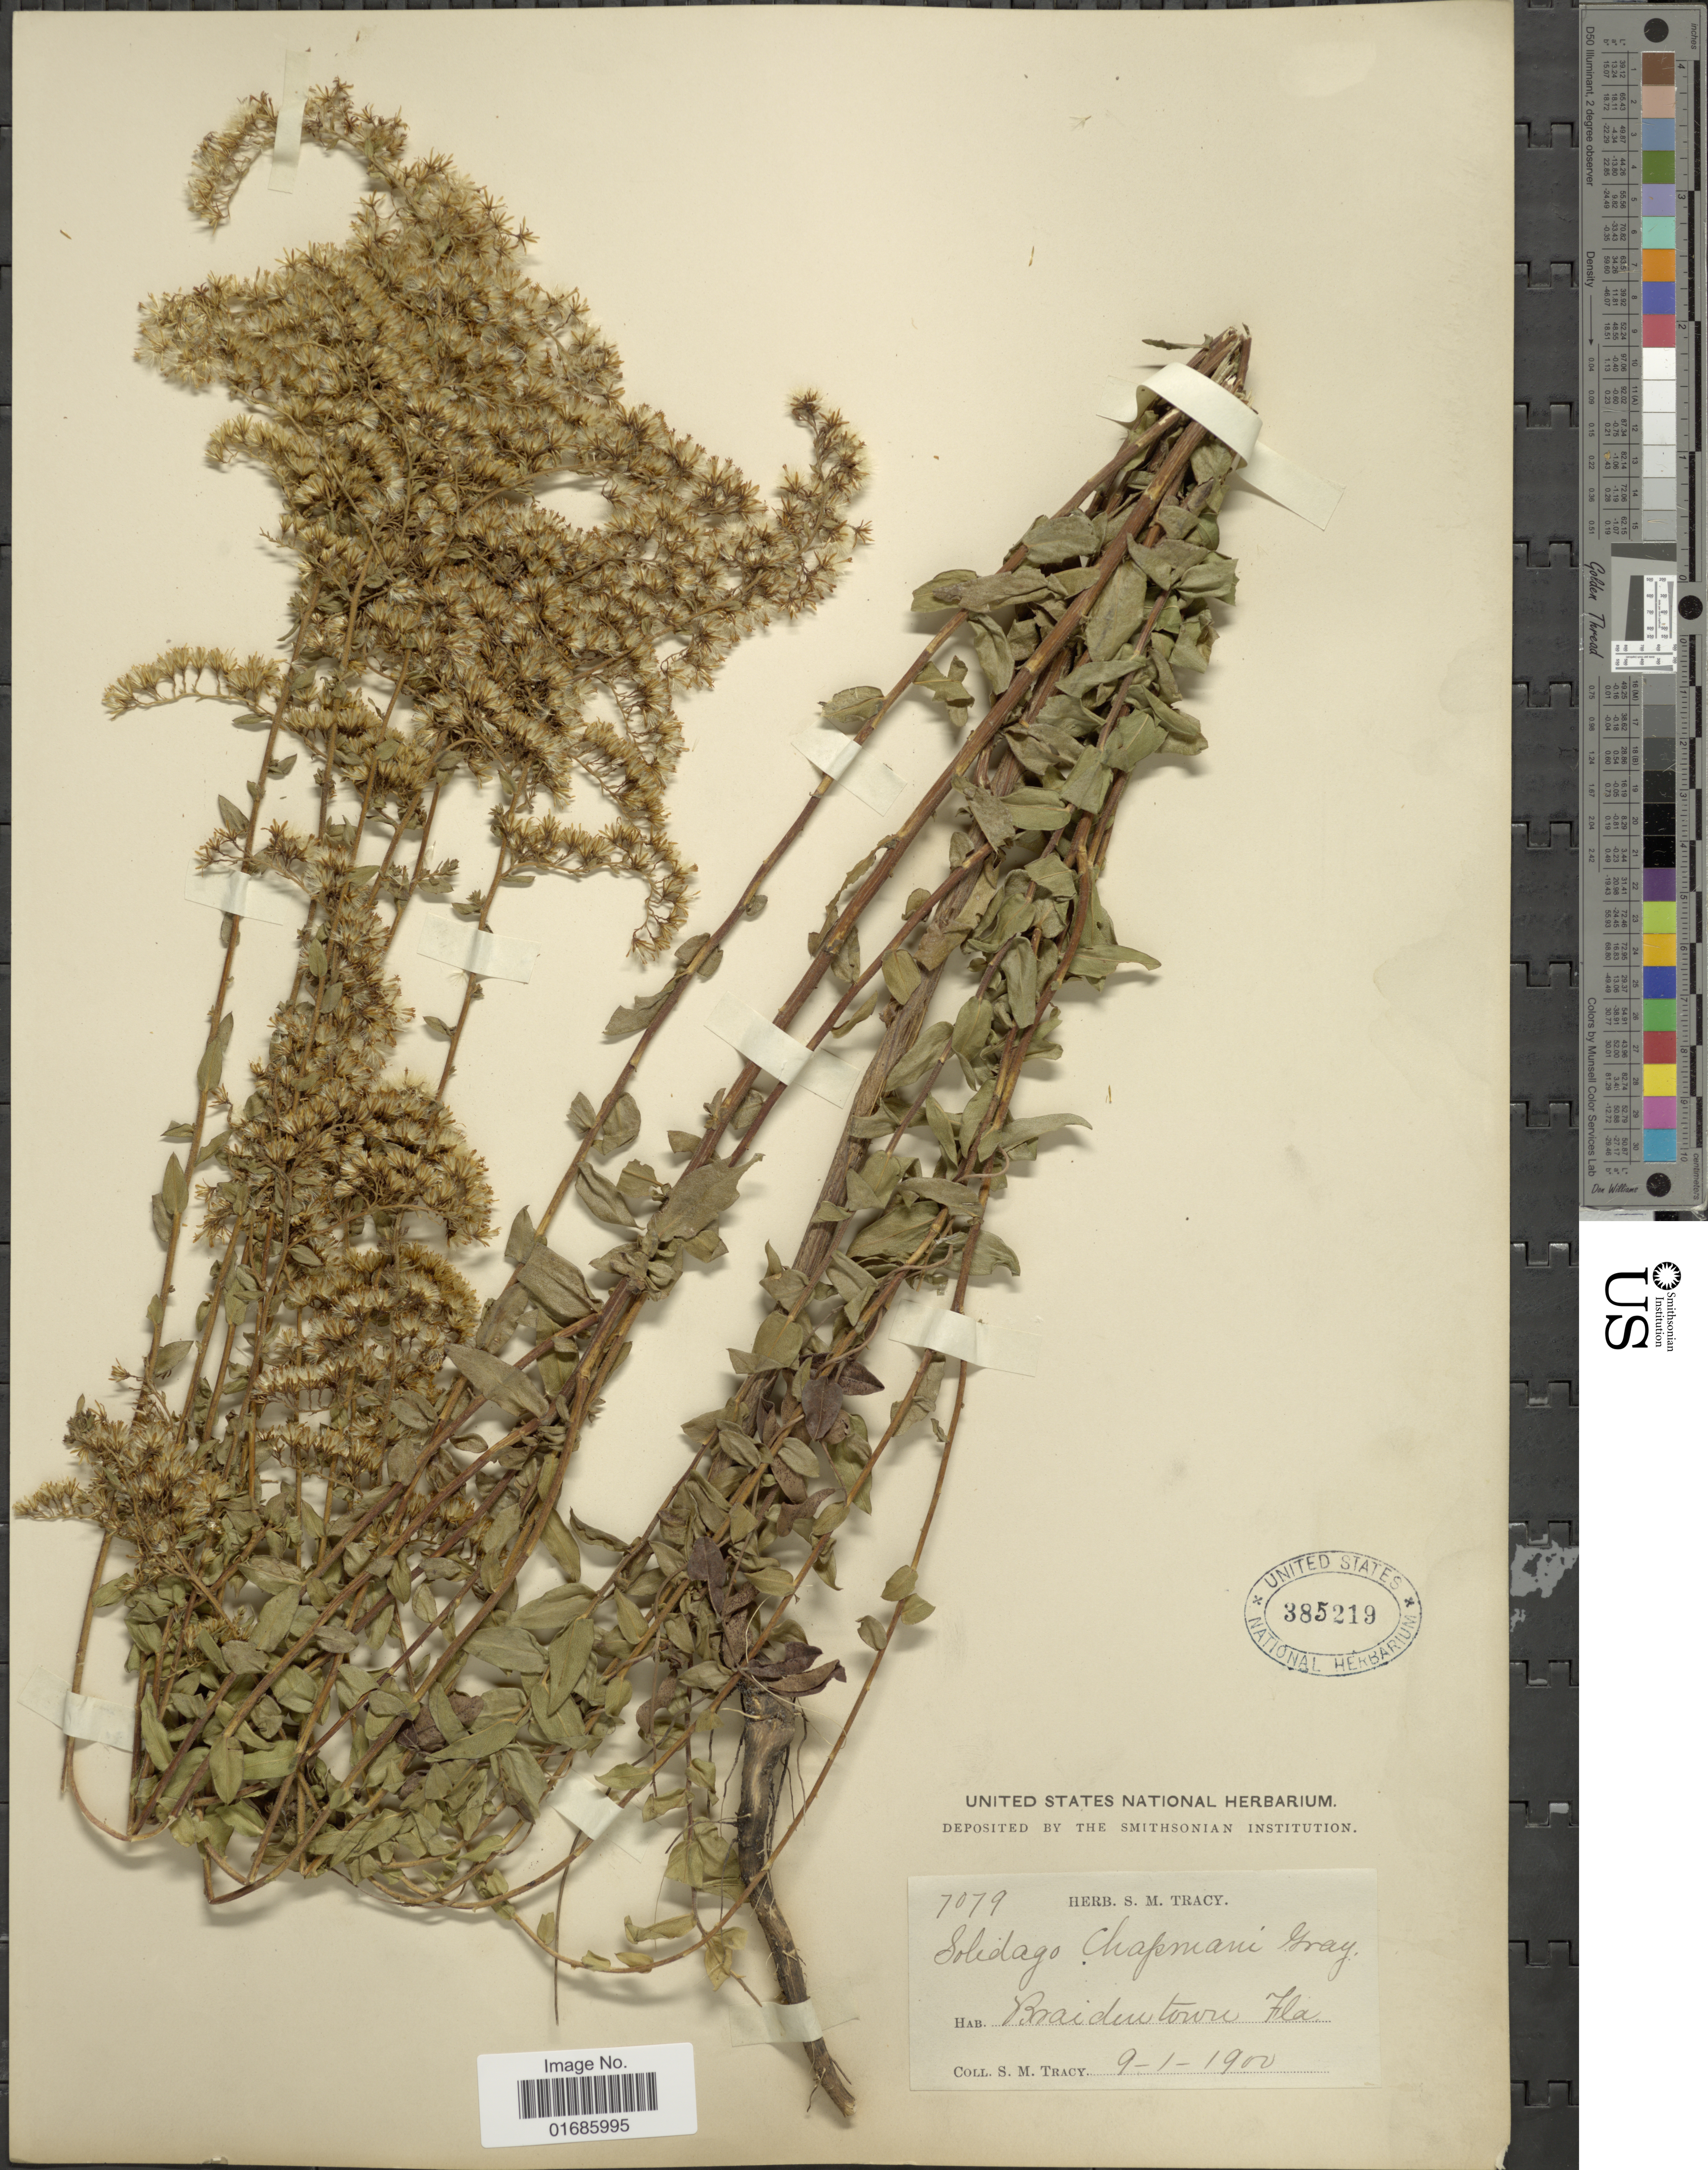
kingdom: Plantae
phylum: Tracheophyta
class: Magnoliopsida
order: Asterales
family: Asteraceae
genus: Solidago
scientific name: Solidago chapmanii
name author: Torr. & A. Gray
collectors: S. M. Tracy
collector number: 7079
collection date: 1900-09-01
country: United States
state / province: Florida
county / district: Manatee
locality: Braidentown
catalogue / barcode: US 385219